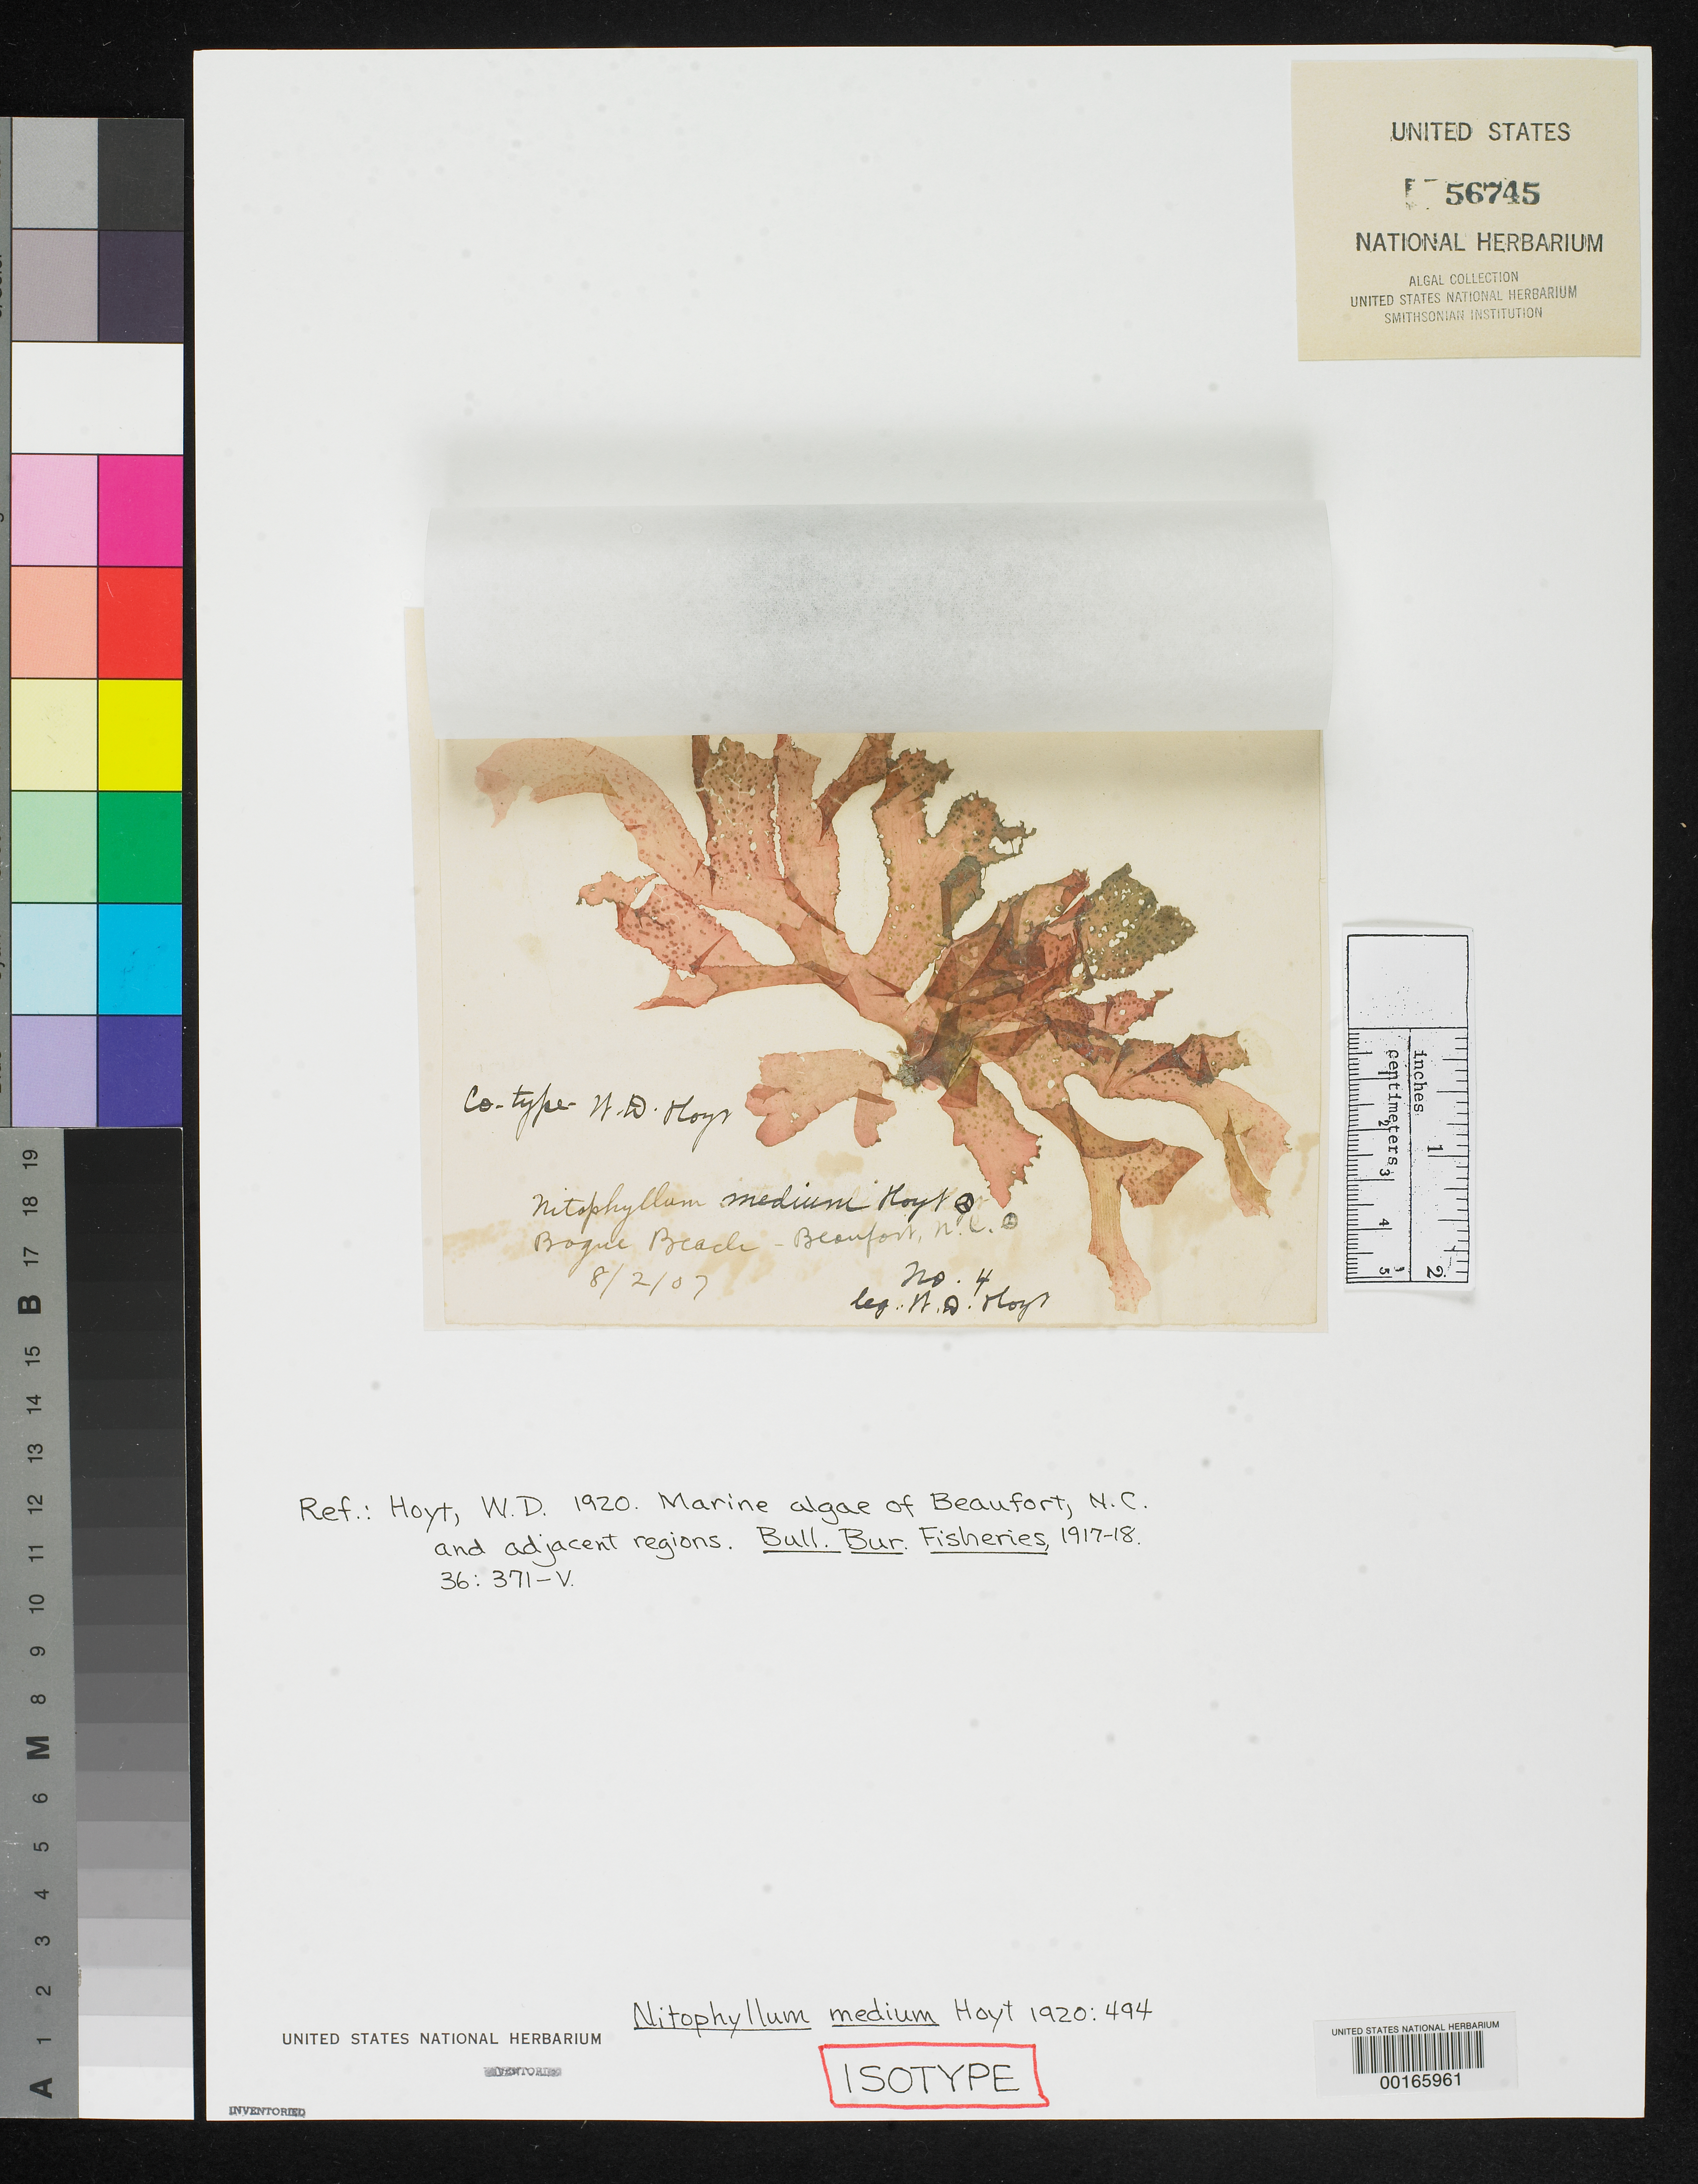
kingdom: Plantae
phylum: Rhodophyta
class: Florideophyceae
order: Ceramiales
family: Delesseriaceae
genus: Nitophyllum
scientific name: Nitophyllum medium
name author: Hoyt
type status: Isotype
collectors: W. D. Hoyt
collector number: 4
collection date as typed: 02 Aug 1907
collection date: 1907-08-02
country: United States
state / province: North Carolina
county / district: Carteret County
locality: Beaufort, Bogue Beach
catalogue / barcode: US 56745